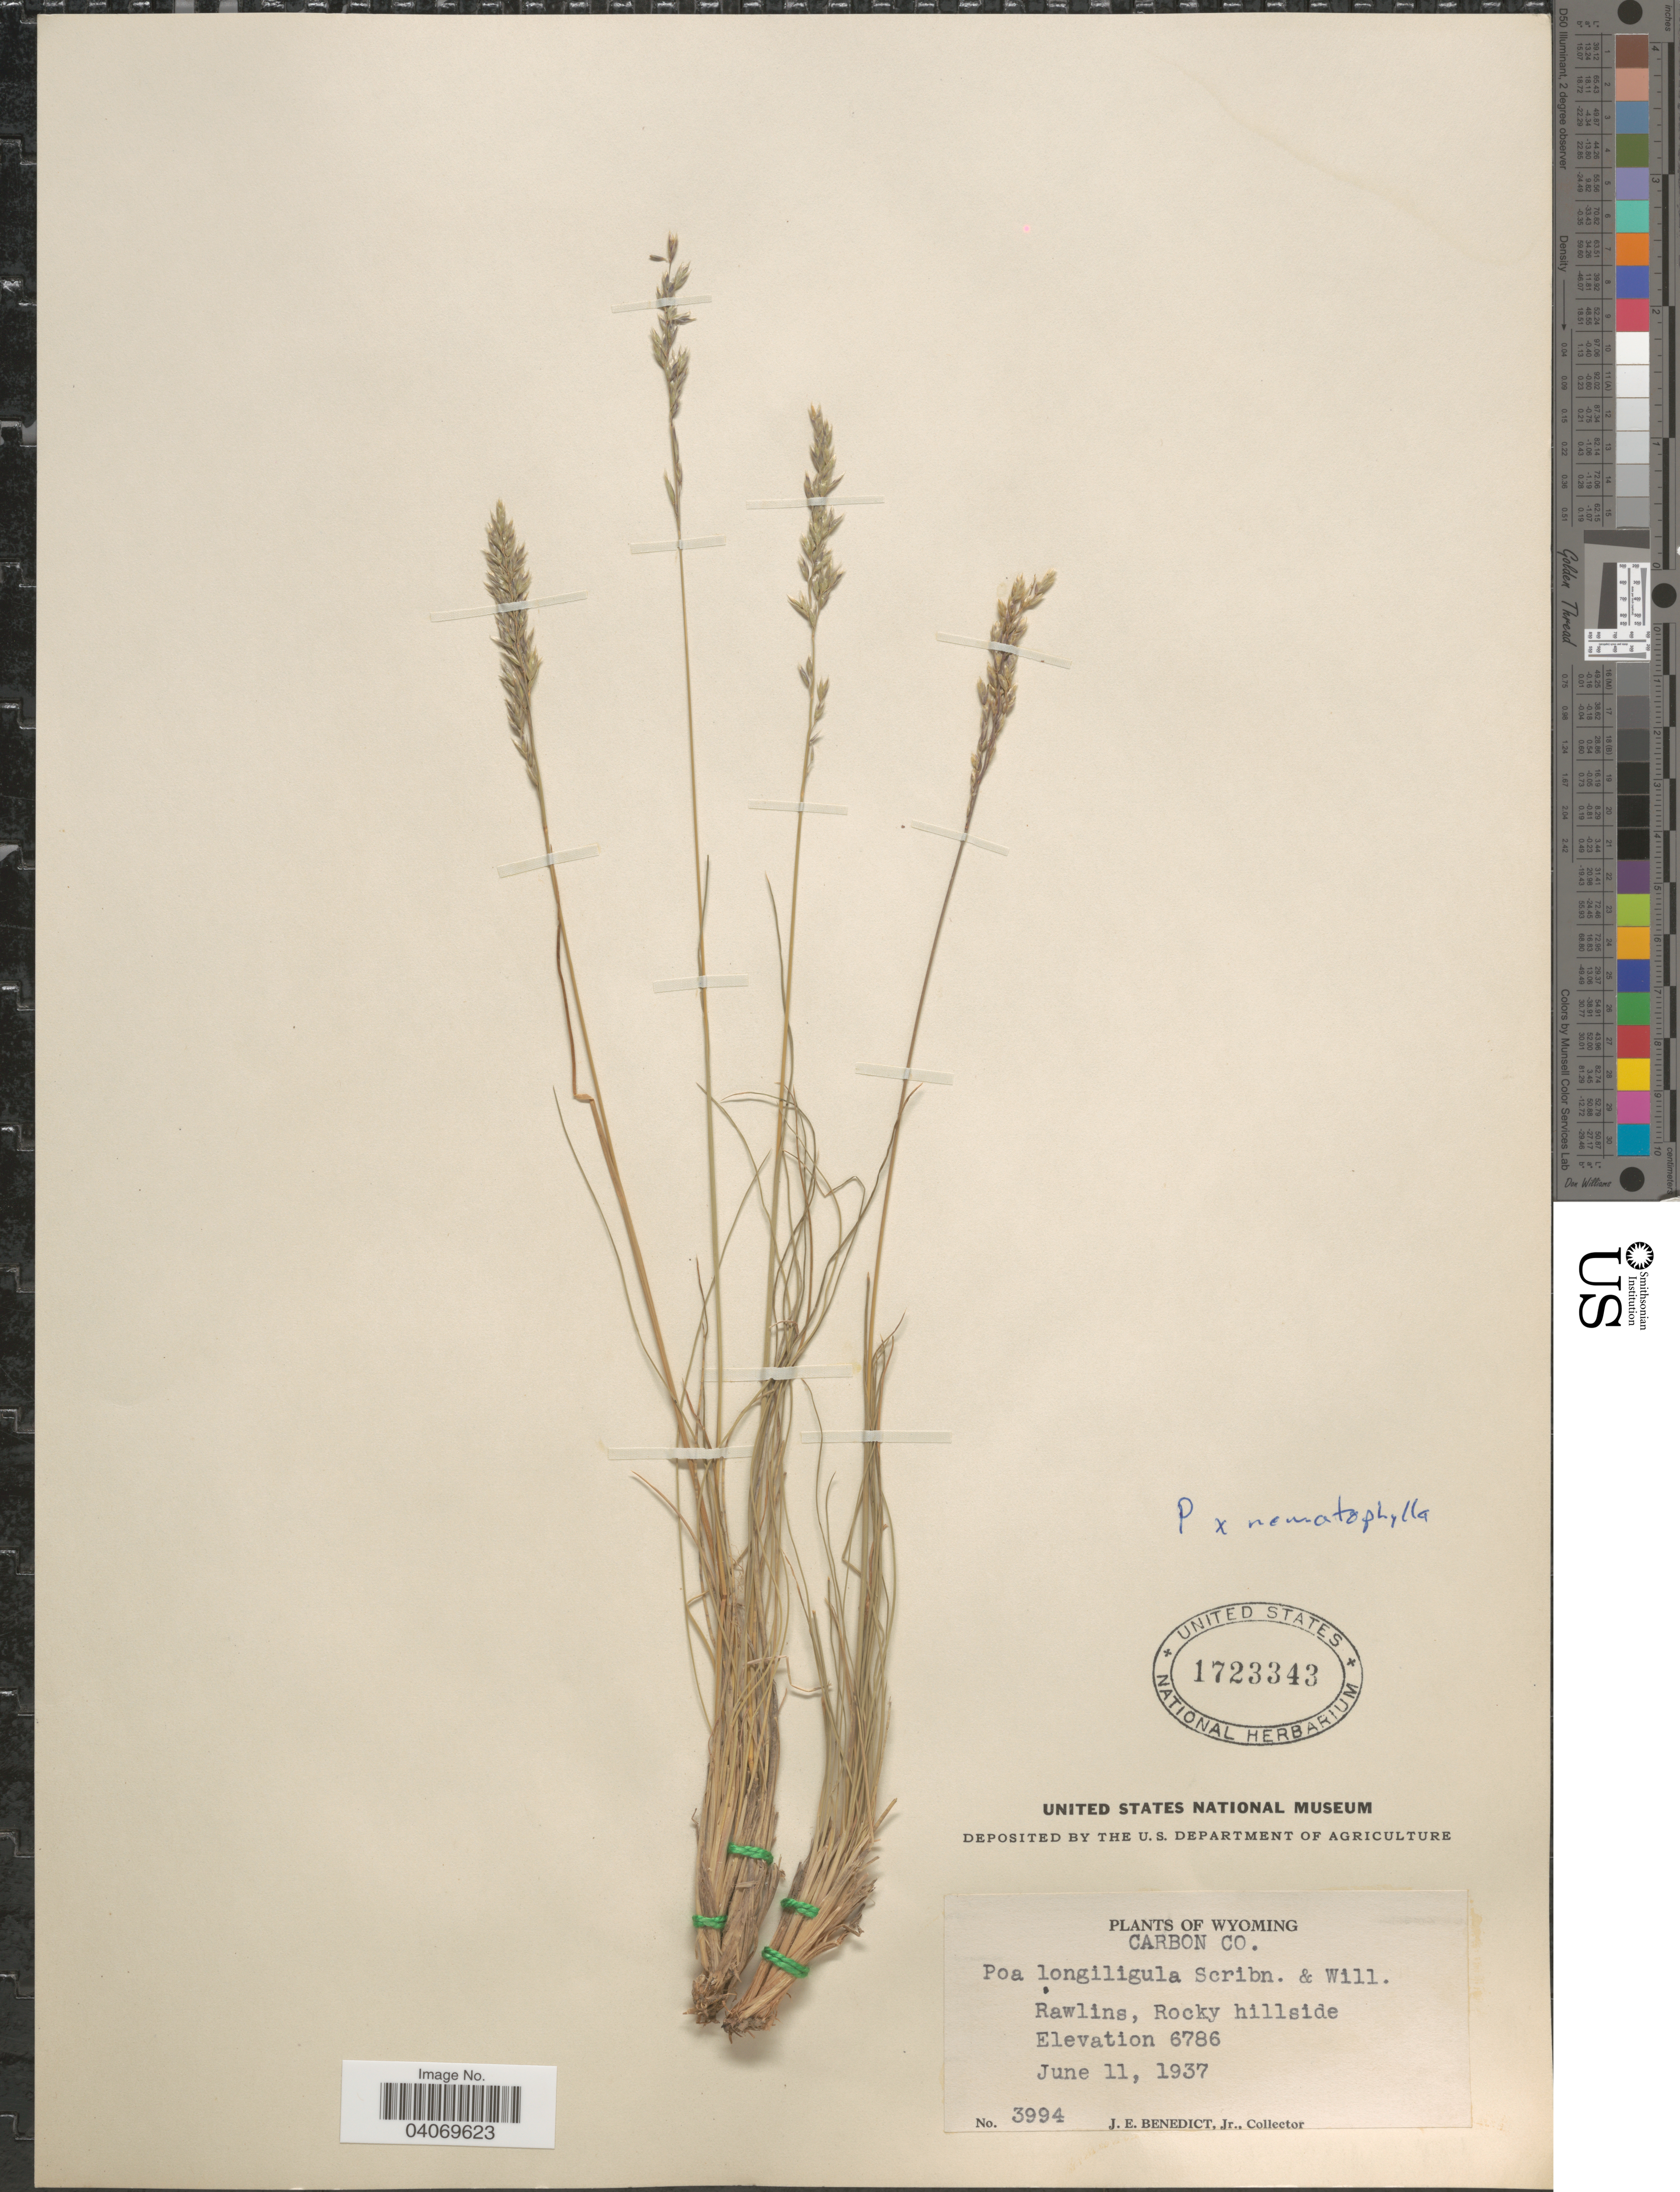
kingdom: Plantae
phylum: Tracheophyta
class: Liliopsida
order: Poales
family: Poaceae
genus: Poa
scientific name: Poa x nematophylla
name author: Rydb.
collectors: J. Benedict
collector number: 3994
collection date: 1937-06-11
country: United States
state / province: Wyoming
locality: Carbon Co. Rawlins, Rocky hillside.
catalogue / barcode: US 1723343